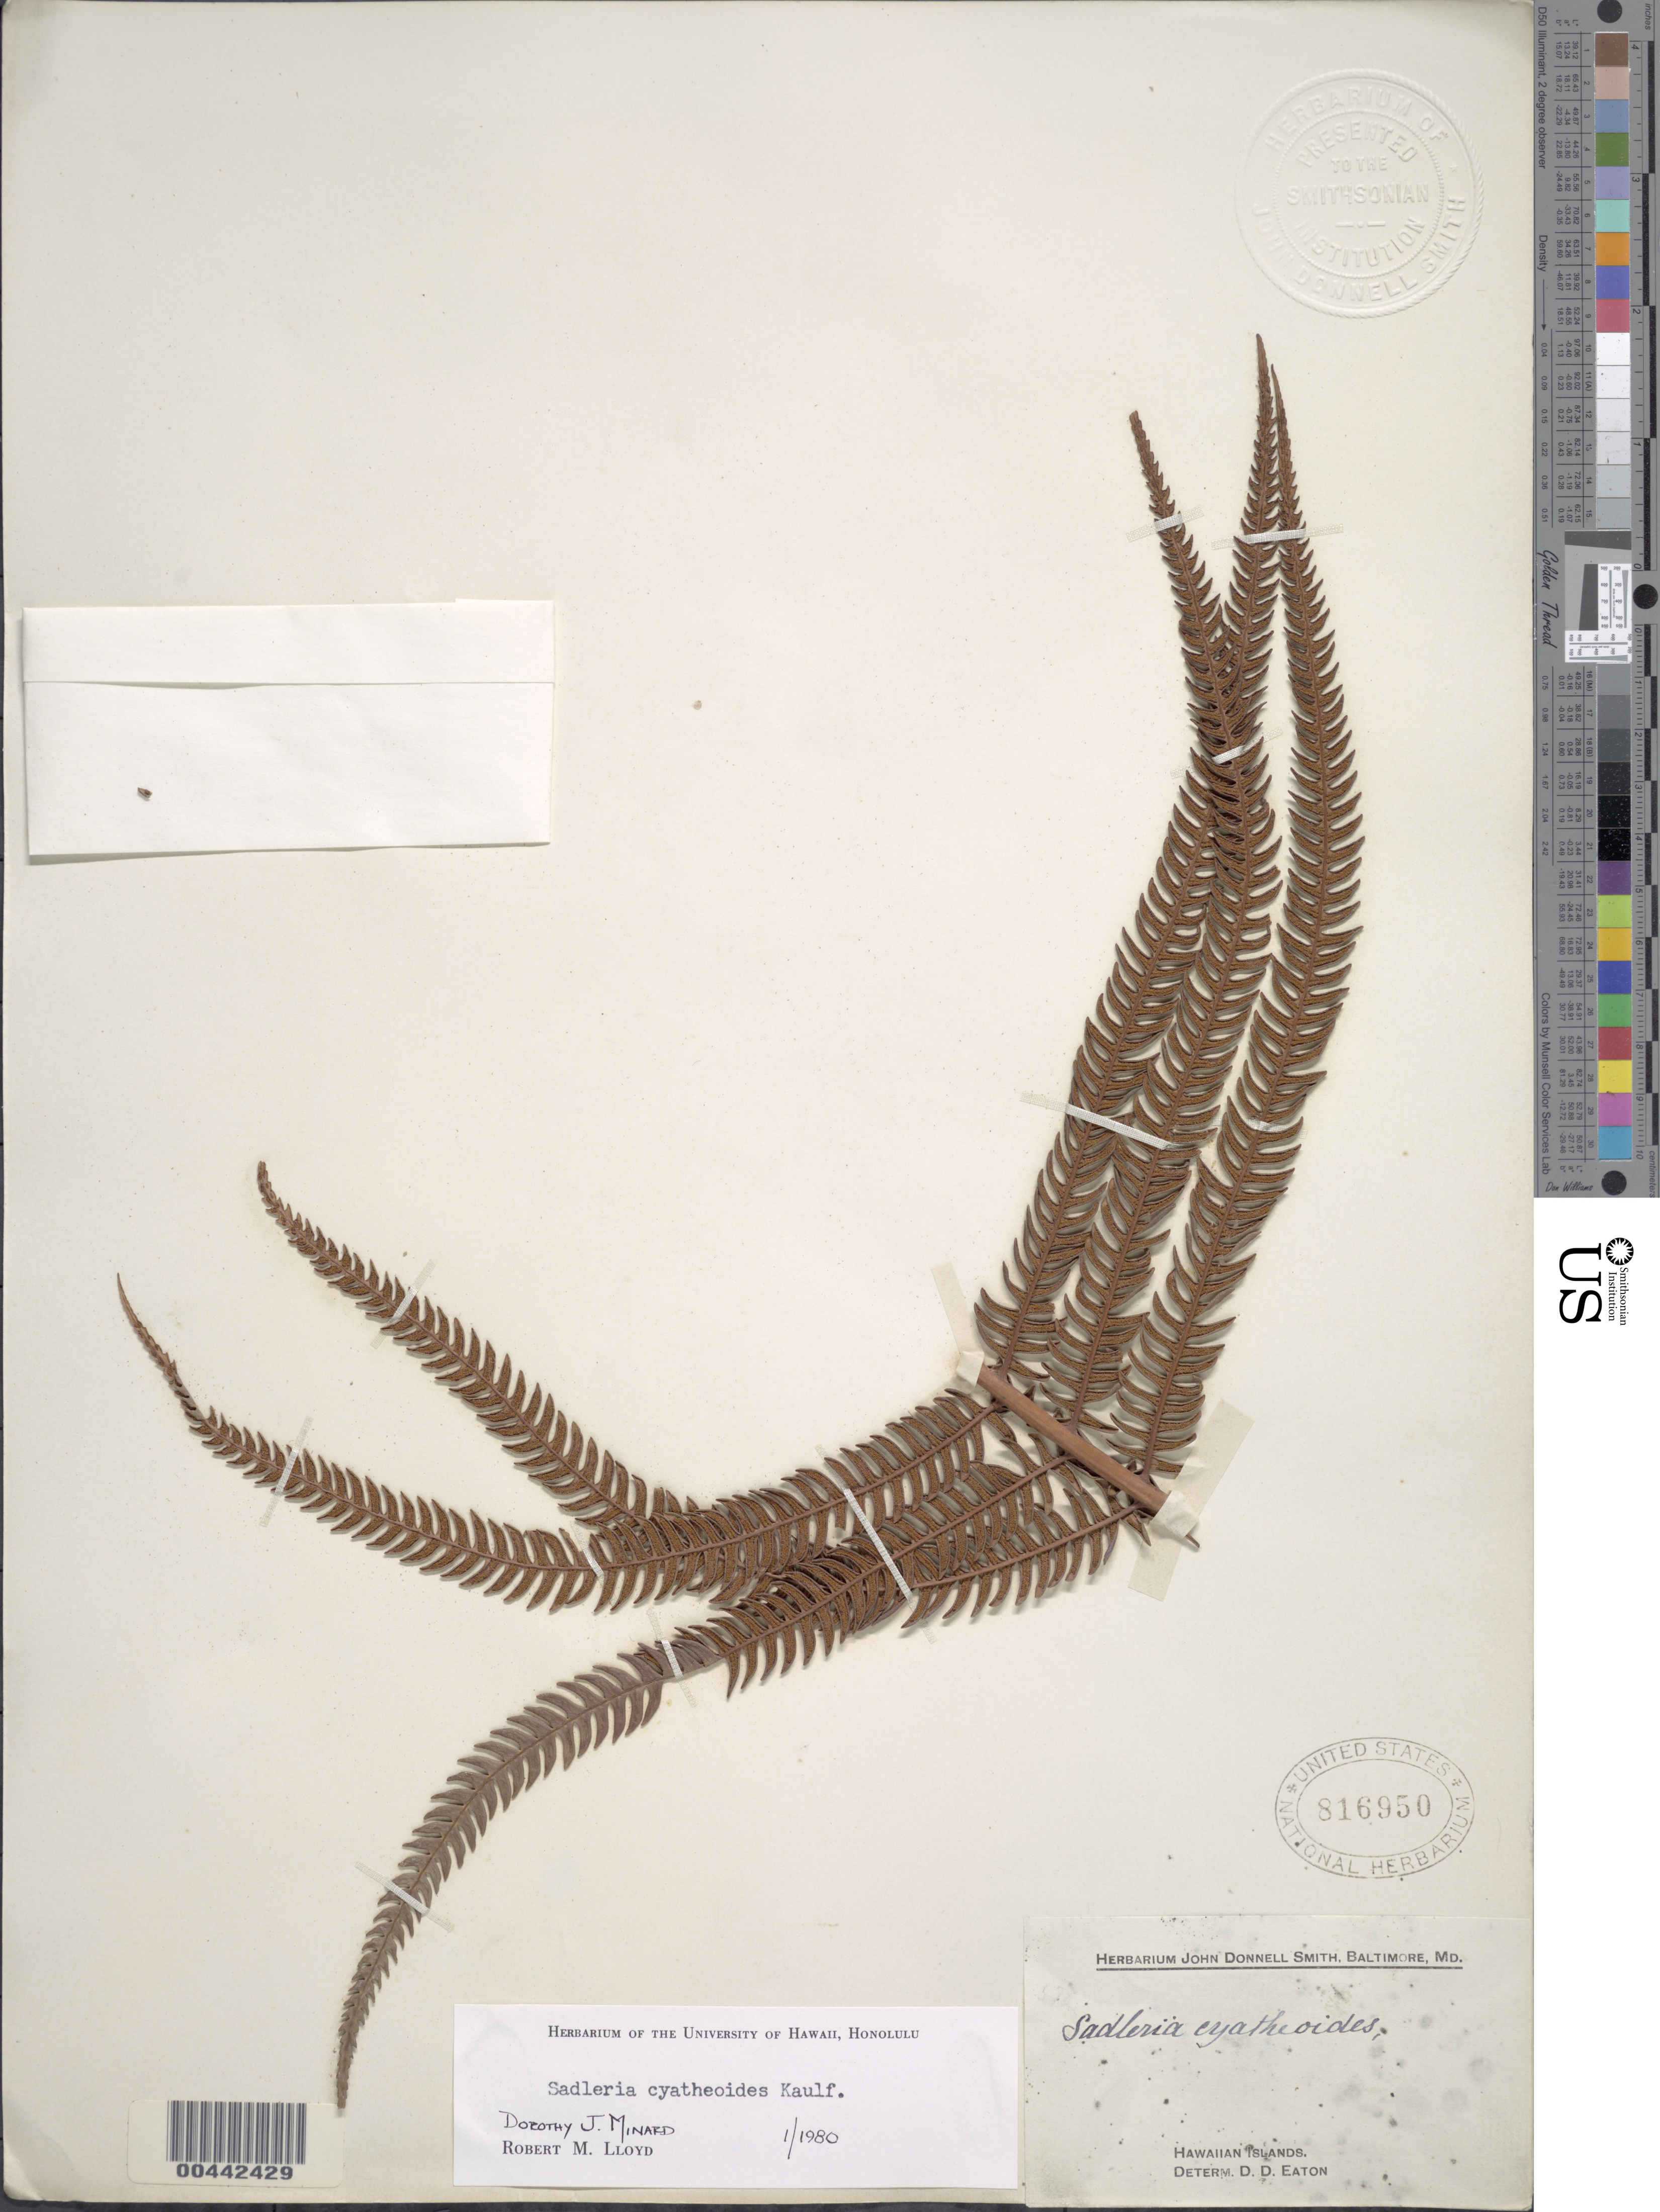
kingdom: Plantae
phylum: Tracheophyta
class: Polypodiopsida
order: Polypodiales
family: Blechnaceae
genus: Sadleria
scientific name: Sadleria cyatheoides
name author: Kaulf.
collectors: J. Donnell Smith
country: United States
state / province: Hawaii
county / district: Hawaii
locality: Hawaiian Islands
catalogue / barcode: US 816950